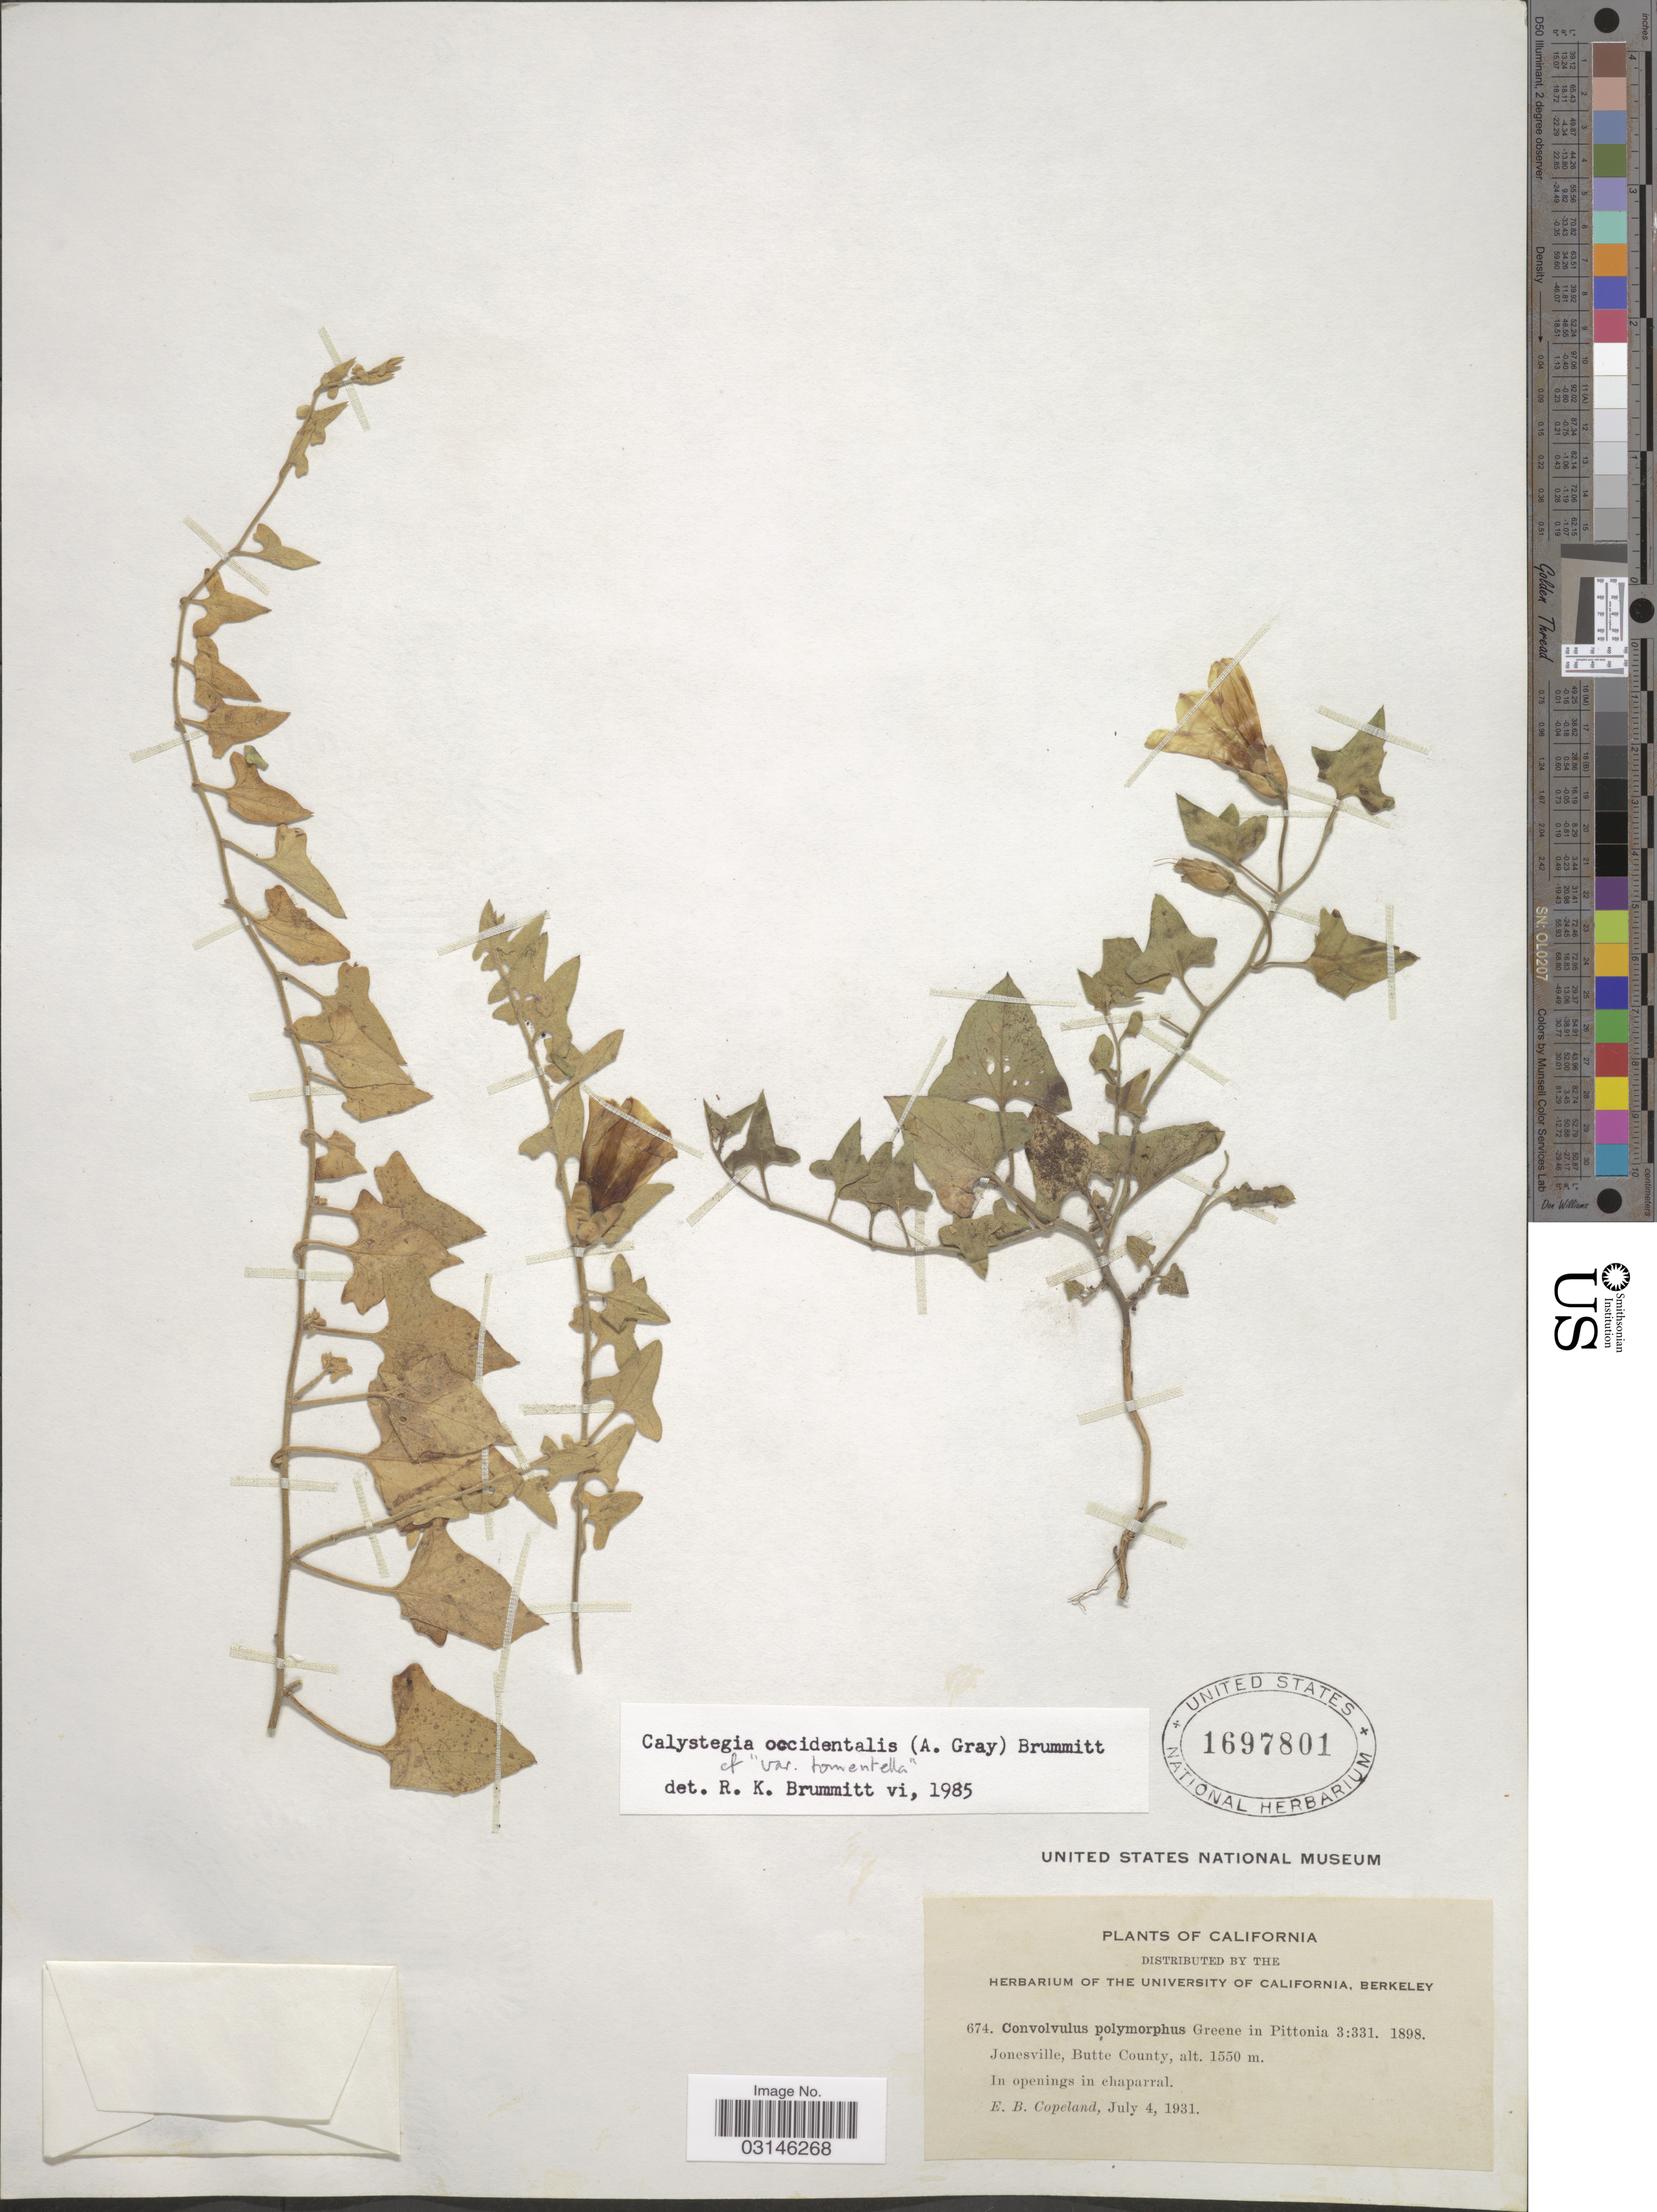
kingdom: Plantae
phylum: Tracheophyta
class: Magnoliopsida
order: Solanales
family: Convolvulaceae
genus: Calystegia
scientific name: Calystegia occidentalis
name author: (A. Gray) Brummitt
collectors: E. B. Copeland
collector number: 674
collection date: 1931-07-04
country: United States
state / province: California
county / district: Butte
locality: Jonesville, Butte County, In openings in chaparral.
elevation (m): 1550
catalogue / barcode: US 1697801